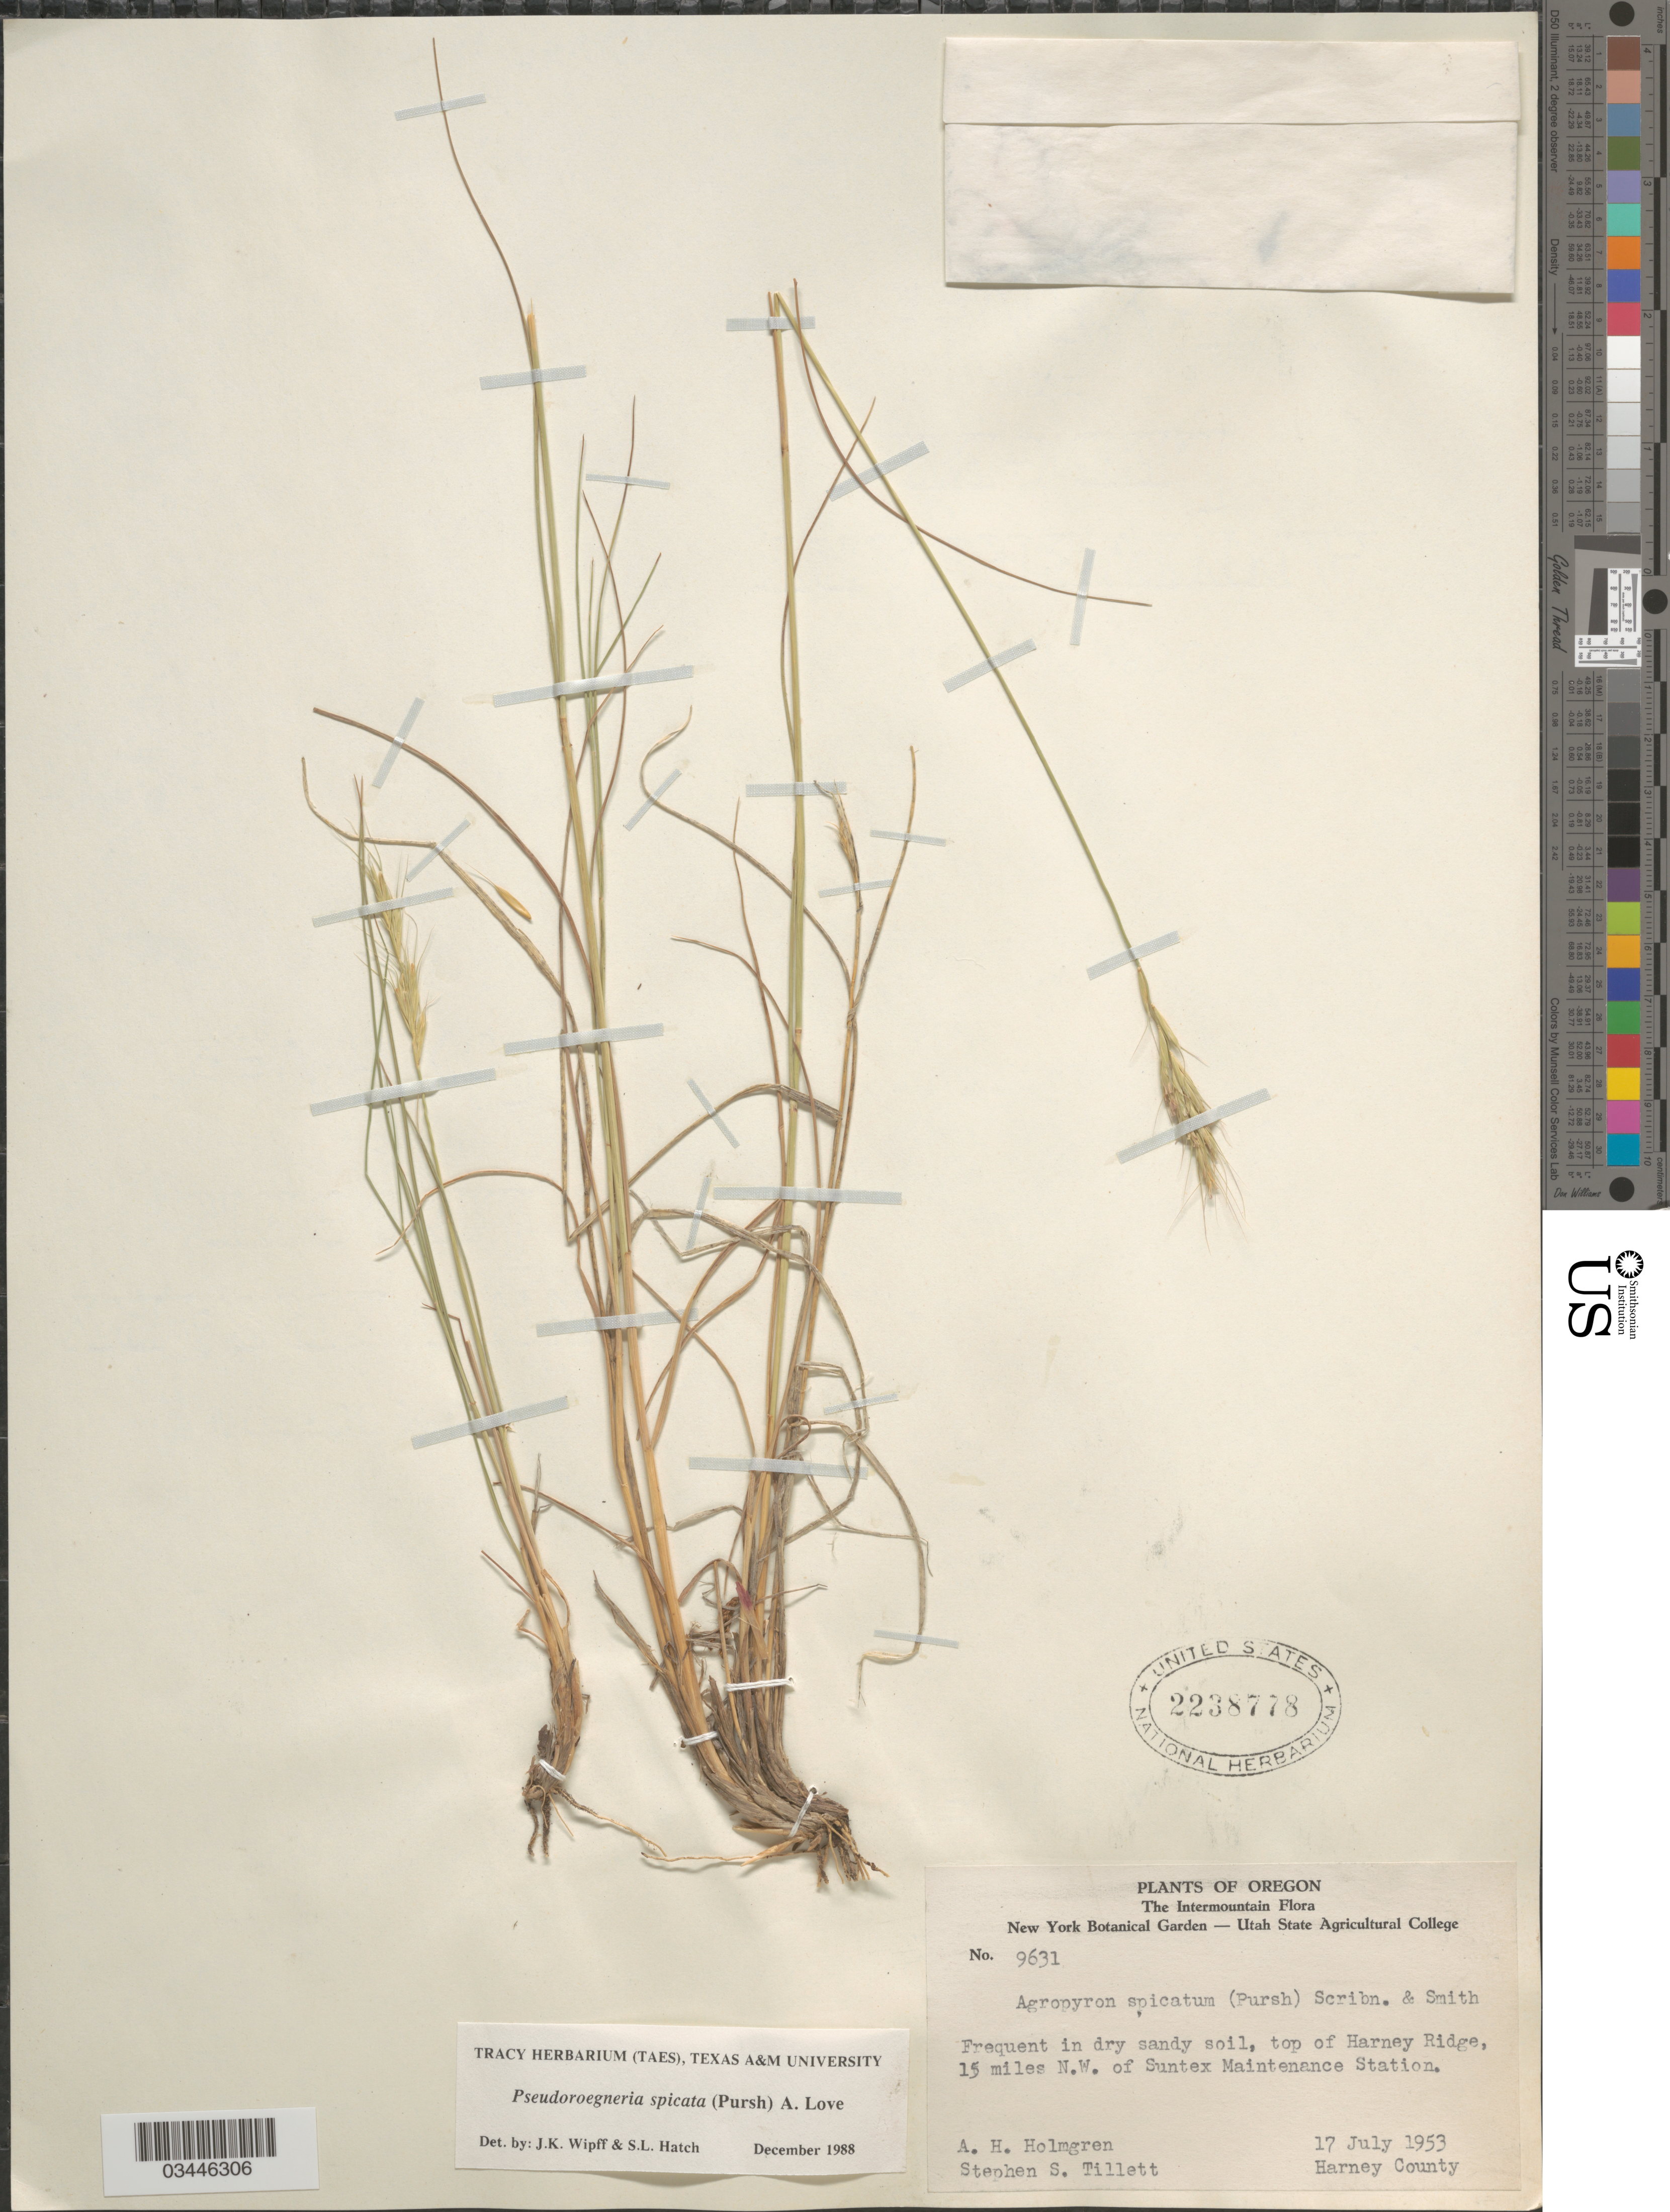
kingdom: Plantae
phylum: Tracheophyta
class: Liliopsida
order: Poales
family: Poaceae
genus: Pseudoroegneria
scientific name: Pseudoroegneria spicata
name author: (Pursh) Á. Löve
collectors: A. H. Holmgren & S. S. Tillett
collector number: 9631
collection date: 1953-07-17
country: United States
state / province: Oregon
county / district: Harney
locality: The Intermountain. Frequent in dry sandy soil, top of Harney Ridge, 15 miles N.W. of Suntex Maintenance Station. Harney County.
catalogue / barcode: US 2238778